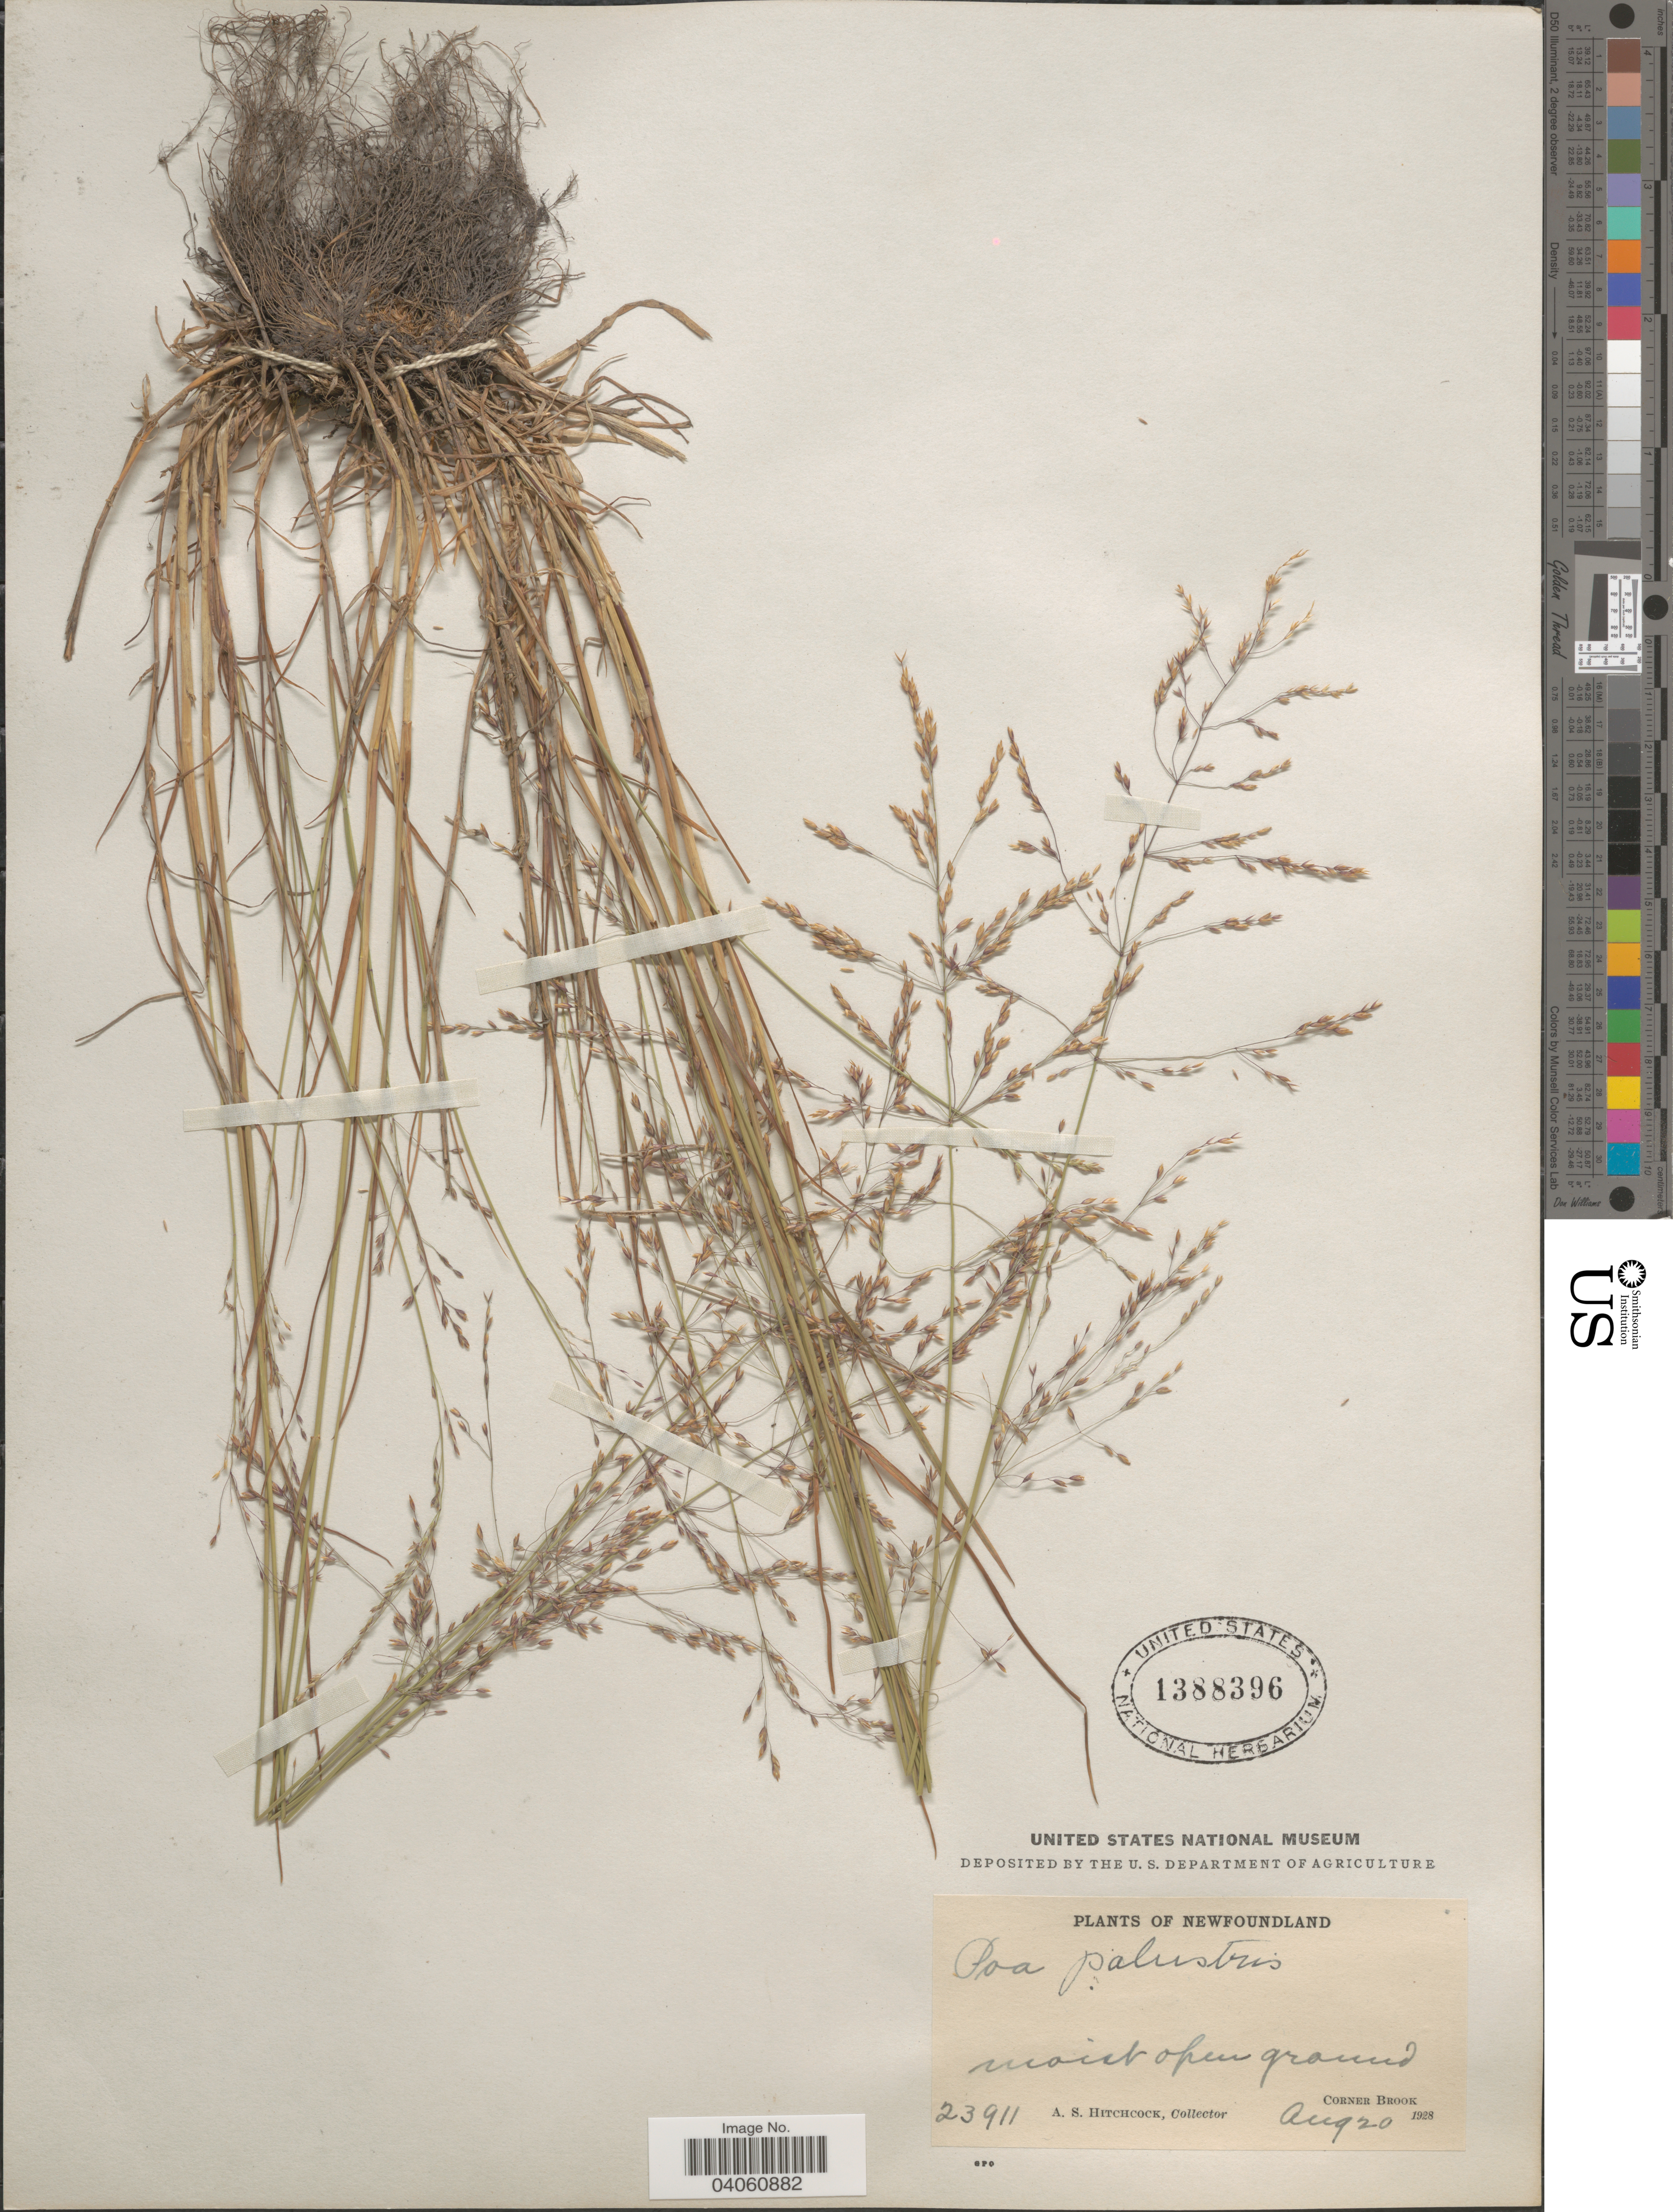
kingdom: Plantae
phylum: Tracheophyta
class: Liliopsida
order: Poales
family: Poaceae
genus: Poa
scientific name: Poa palustris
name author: L.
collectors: A. S. Hitchcock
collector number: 23911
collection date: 1928-08-20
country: Canada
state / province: Newfoundland and Labrador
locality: Corner Brook.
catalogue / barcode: US 1388396